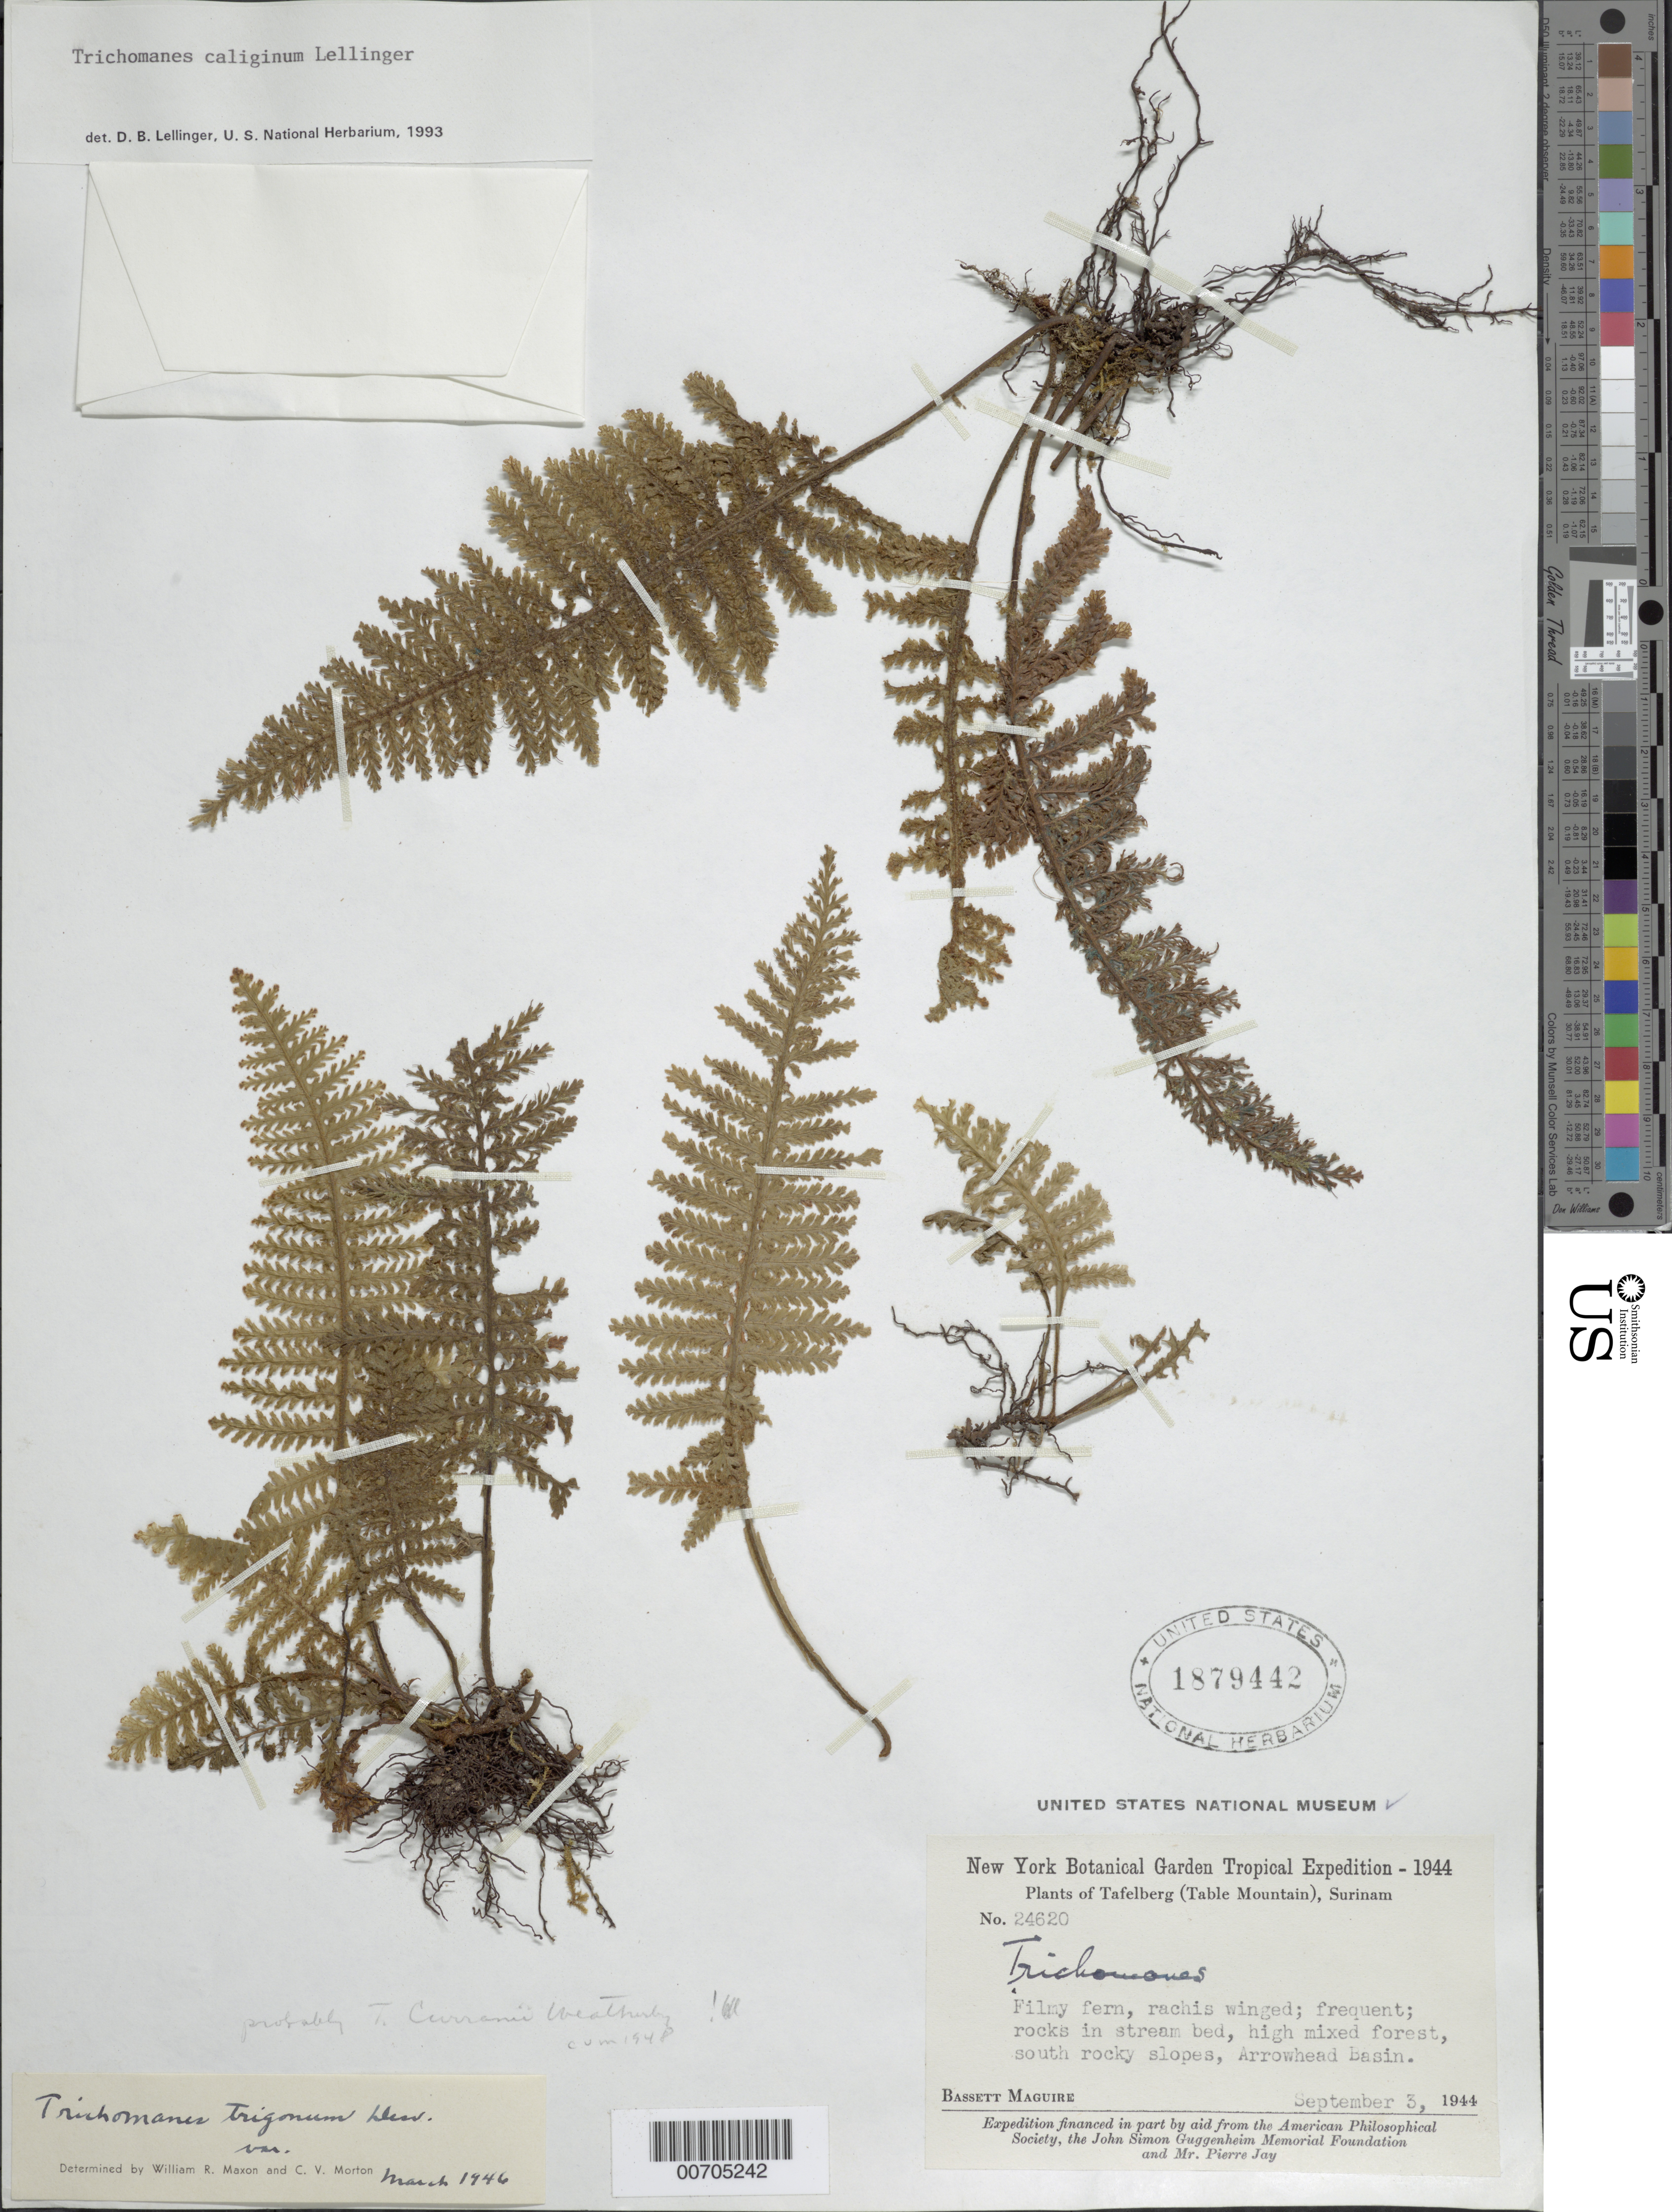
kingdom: Plantae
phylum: Tracheophyta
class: Polypodiopsida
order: Hymenophyllales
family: Hymenophyllaceae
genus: Trichomanes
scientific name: Trichomanes caliginum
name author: Lellinger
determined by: Lellinger, David B., (BOT), Smithsonian Institution - National Museum of Natural History (UNITED STATES)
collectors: B. Maguire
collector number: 24620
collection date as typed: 3-Sep-44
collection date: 1944-09-03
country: Suriname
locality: Tafelberg (Table Mountain), Arrowhead Basin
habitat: High mixed forest; rocks in stream bed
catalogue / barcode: US 1879442